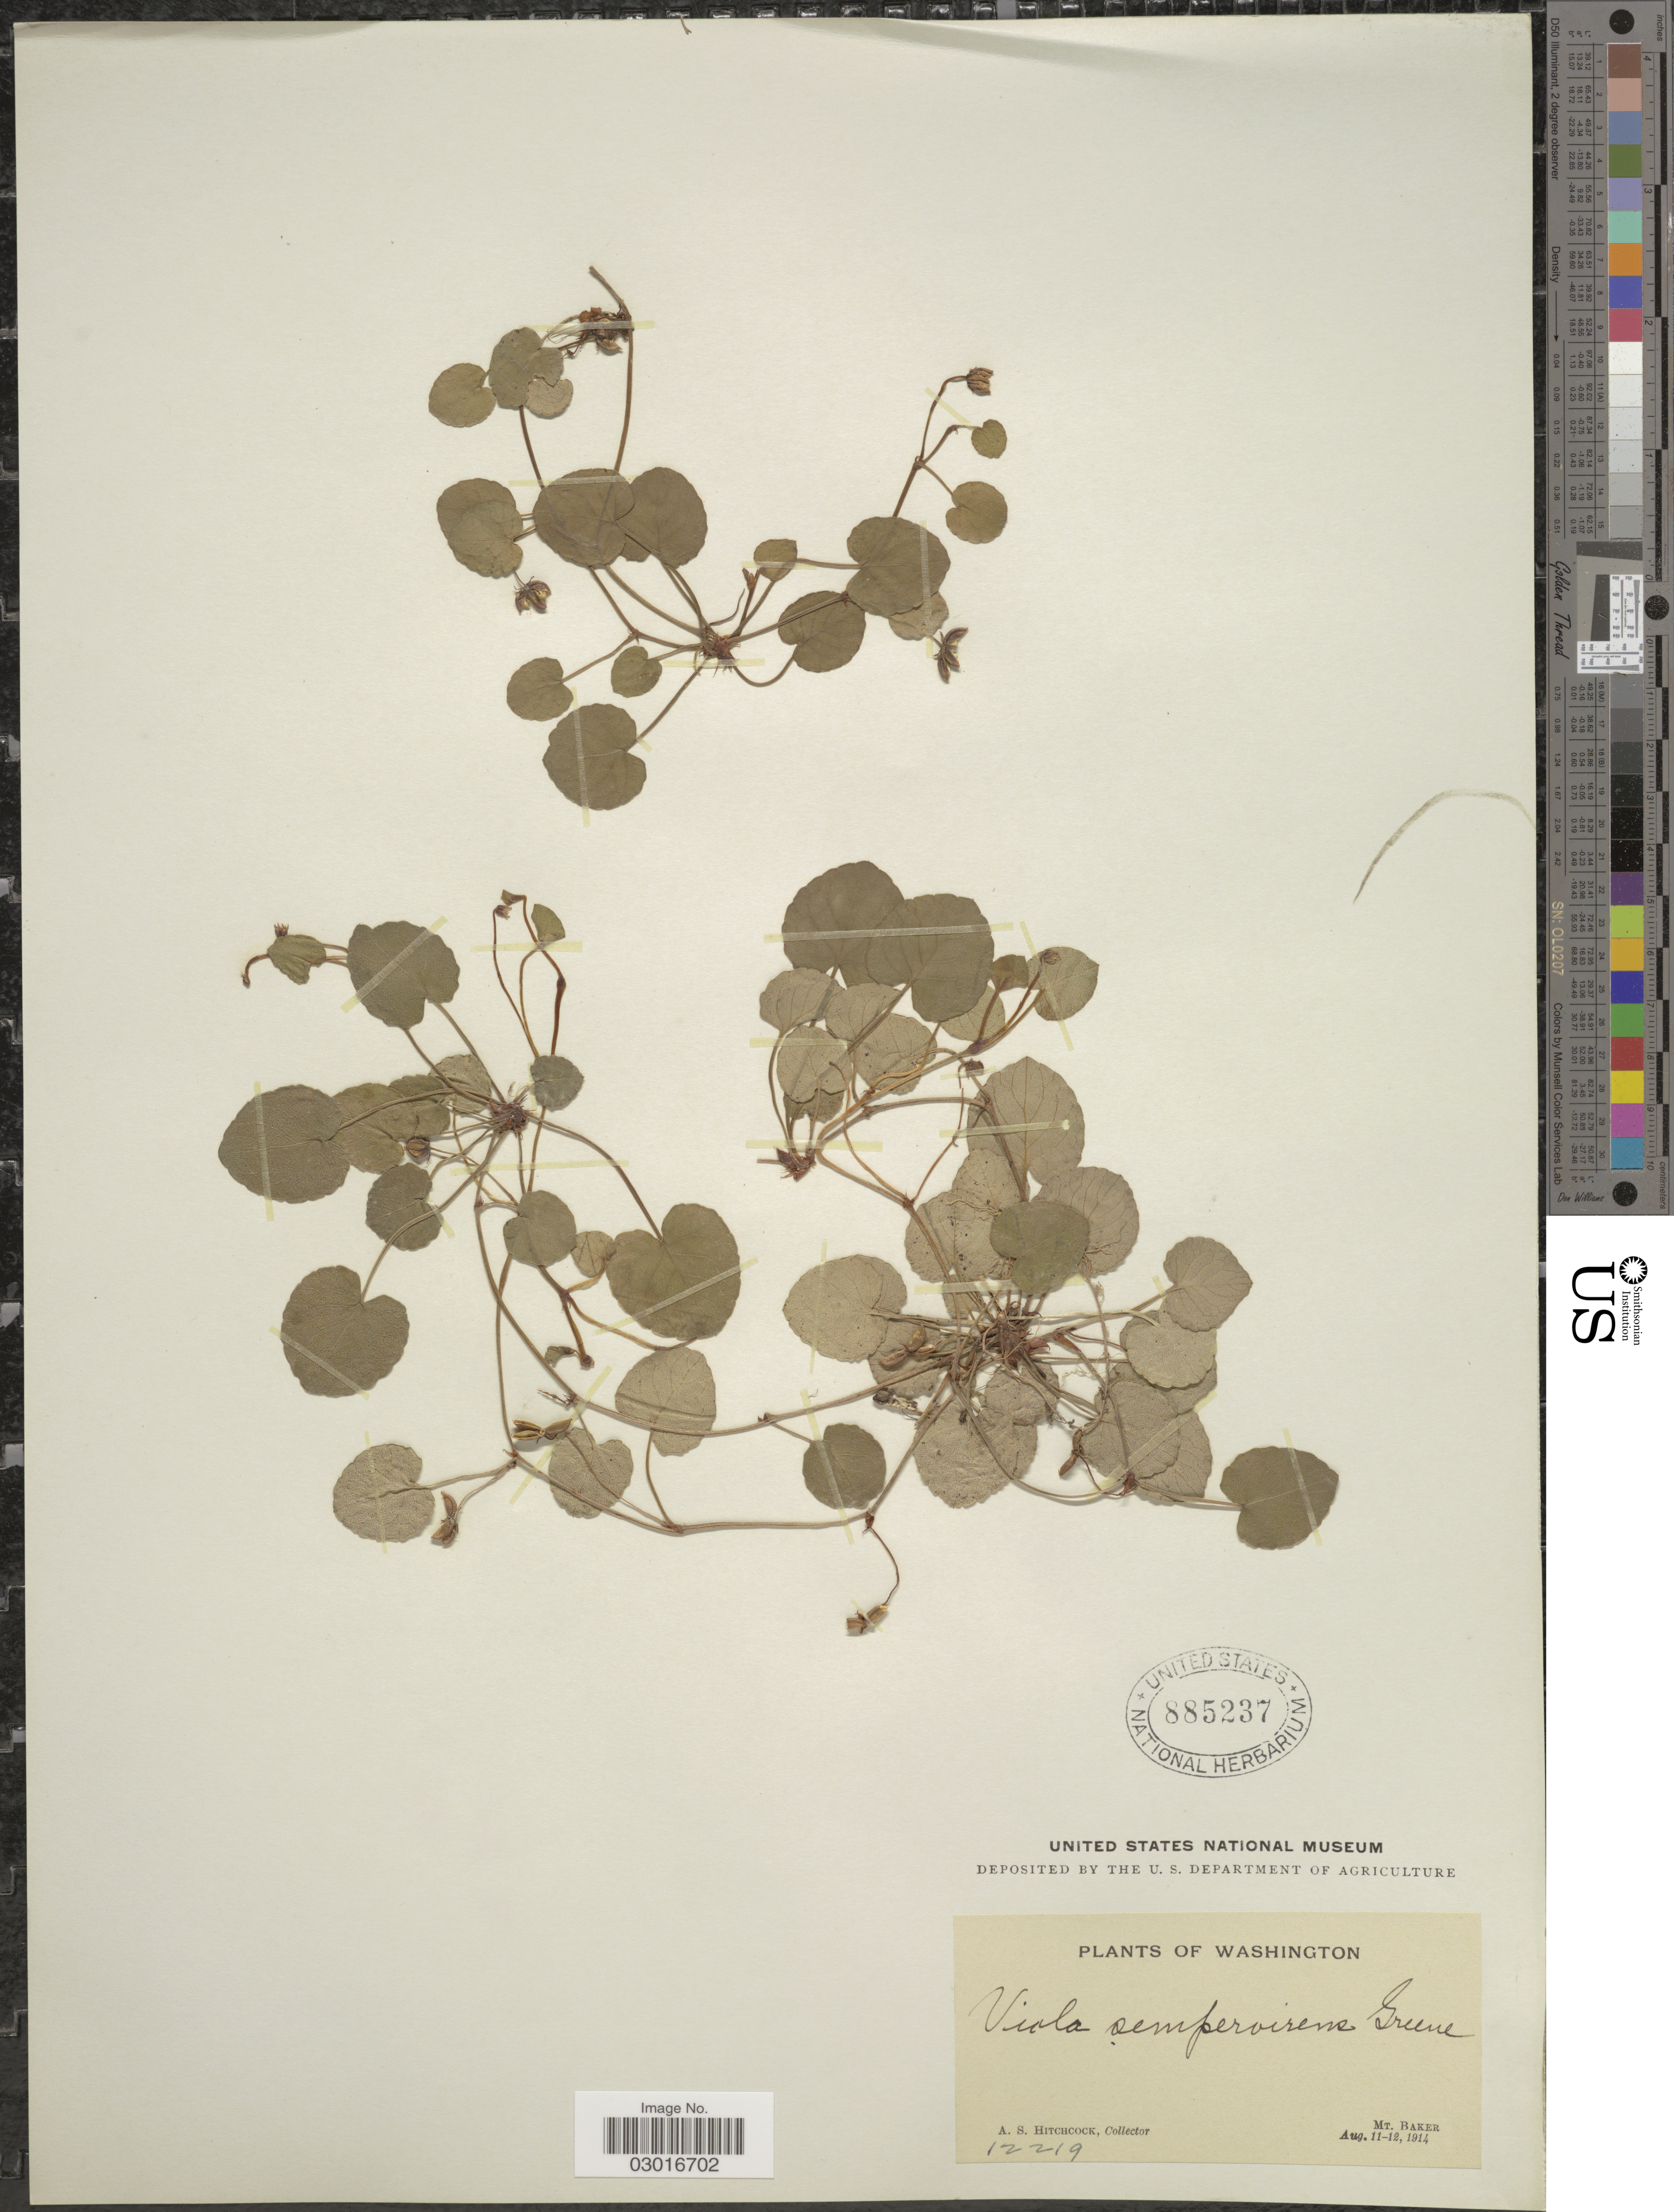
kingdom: Plantae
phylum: Tracheophyta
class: Magnoliopsida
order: Malpighiales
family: Violaceae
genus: Viola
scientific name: Viola sempervirens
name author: Greene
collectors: A. S. Hitchcock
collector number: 12219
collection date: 1914-08-11/1914-08-12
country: United States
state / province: Washington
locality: Mt. Baker.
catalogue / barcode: US 885237